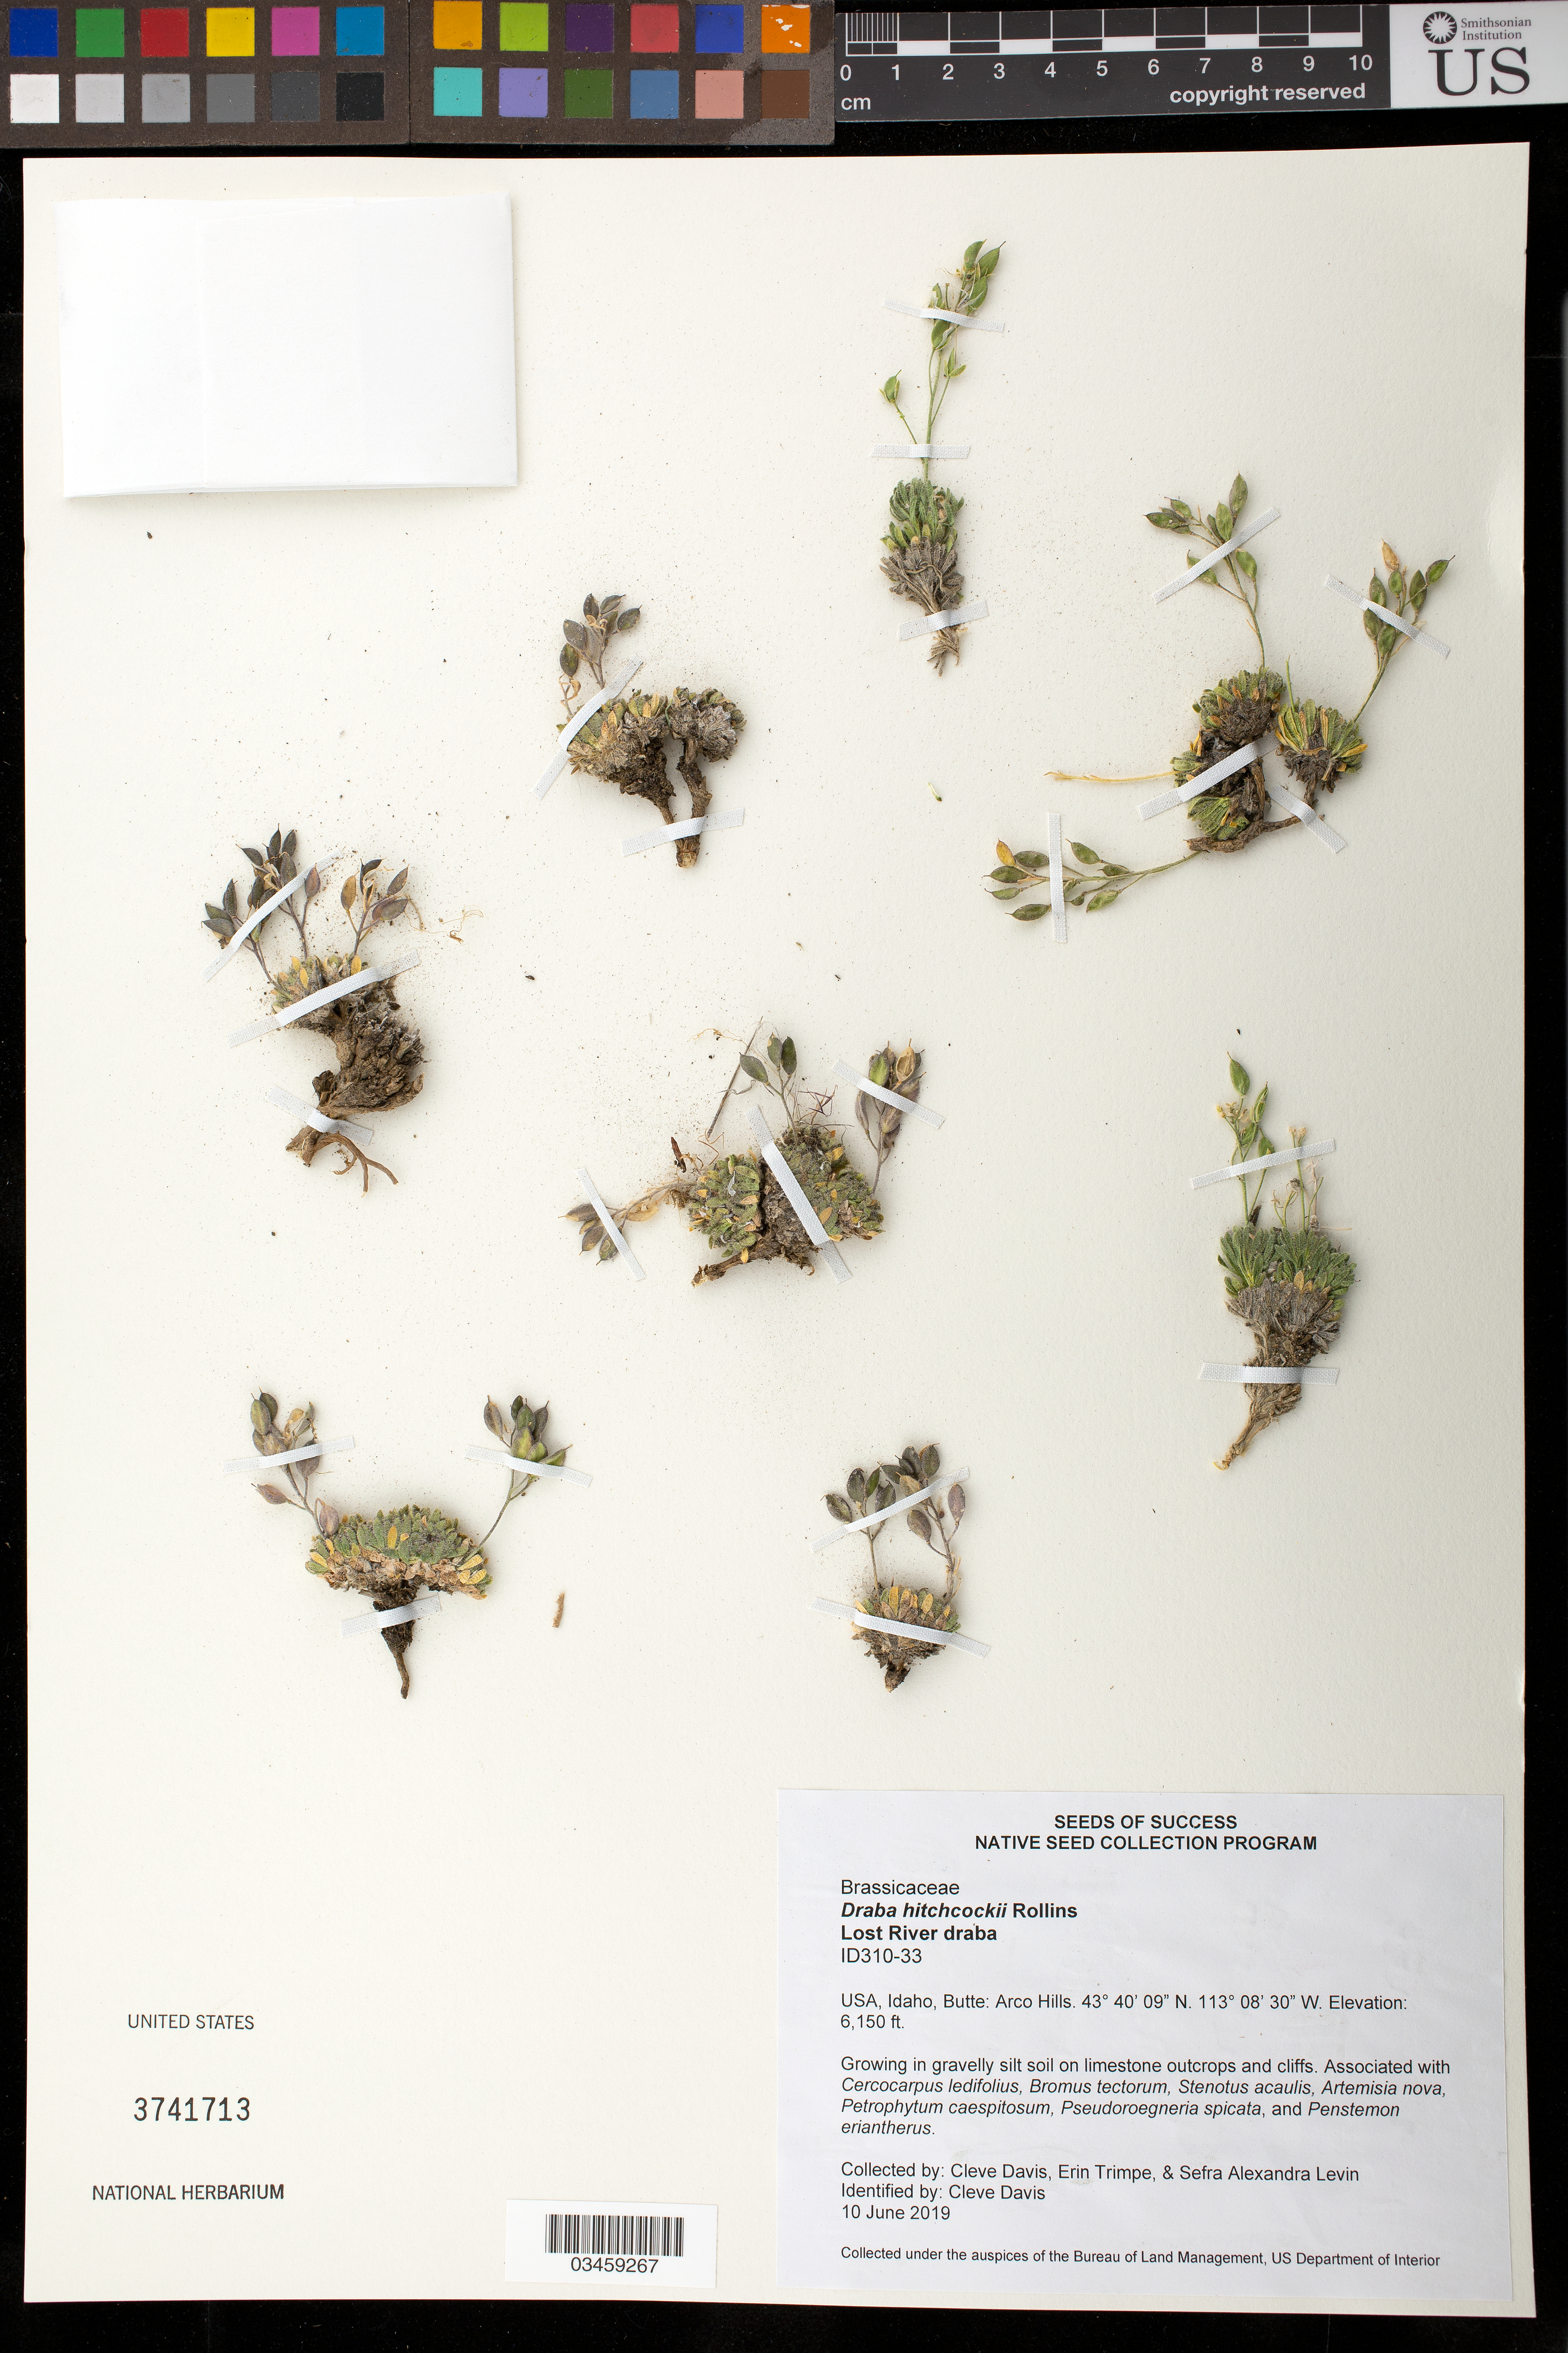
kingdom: Plantae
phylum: Tracheophyta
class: Magnoliopsida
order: Brassicales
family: Brassicaceae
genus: Draba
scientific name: Draba hitchcockii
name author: Rollins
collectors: C. Davis, E. Trimpe & S. Levin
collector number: ID310-033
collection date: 2019-06-10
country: United States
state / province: Idaho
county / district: Butte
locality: Arco Hills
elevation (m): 1875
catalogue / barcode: US 3741713